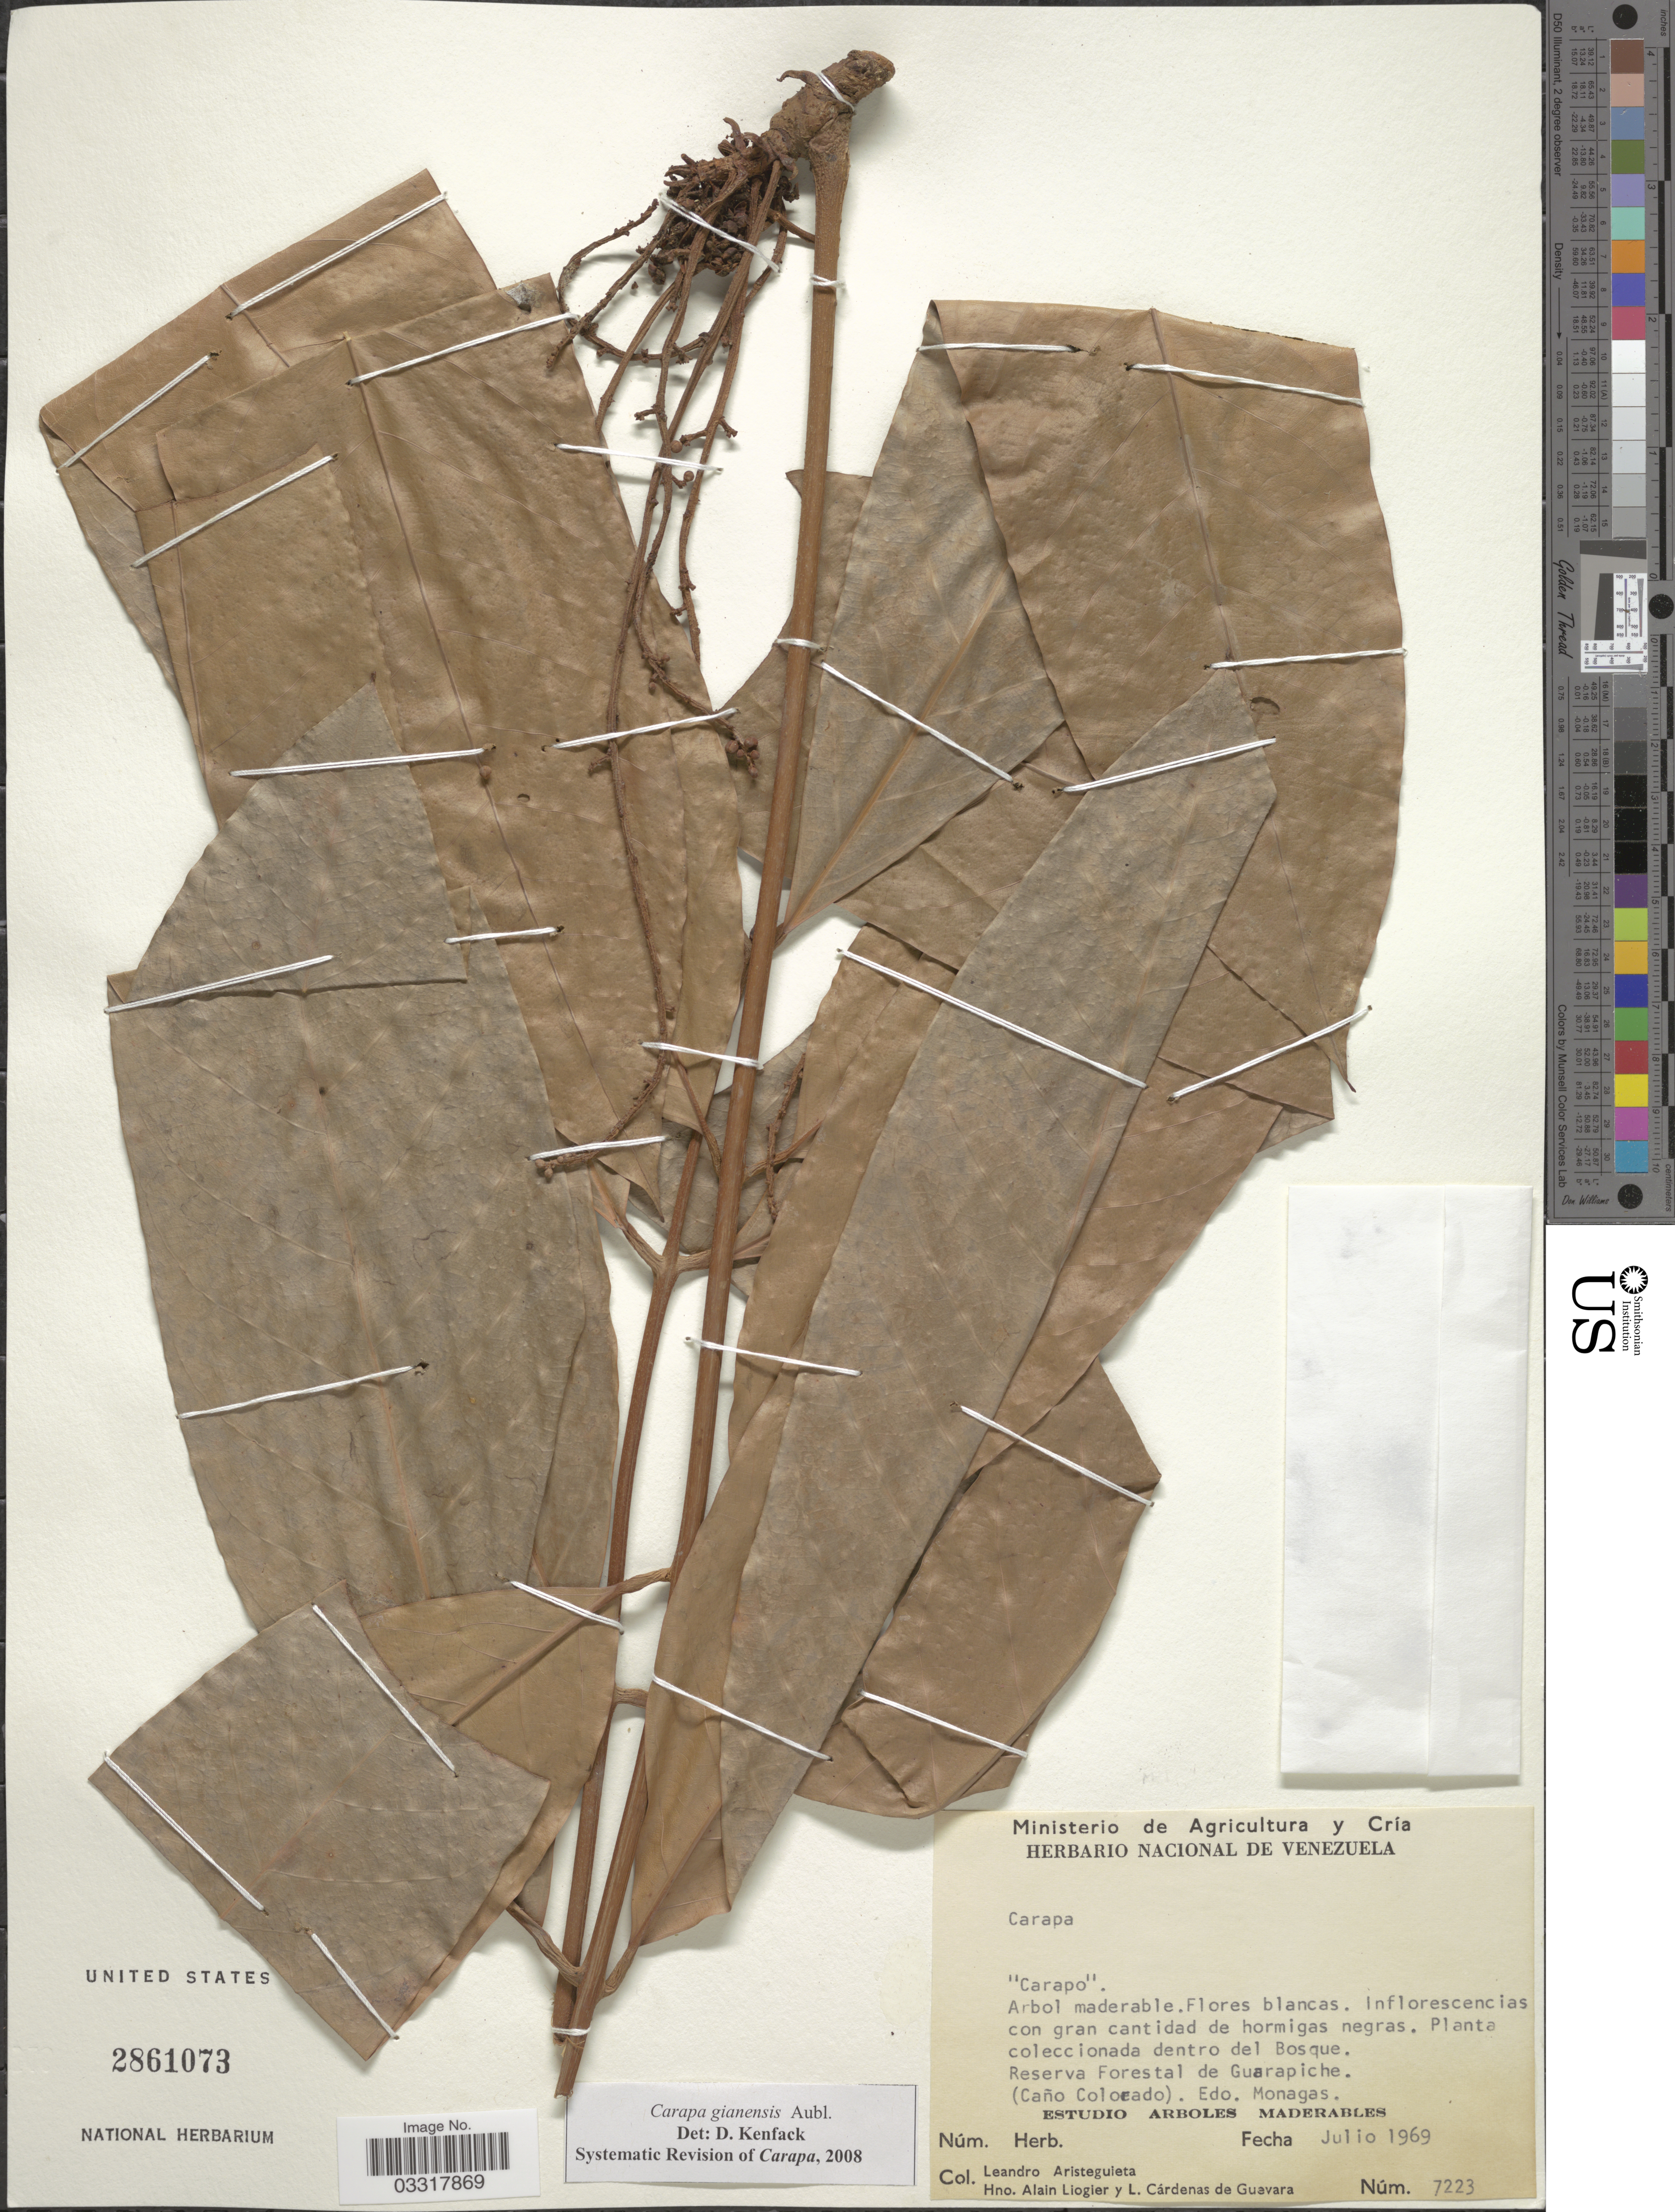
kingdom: Plantae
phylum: Tracheophyta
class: Magnoliopsida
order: Sapindales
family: Meliaceae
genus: Carapa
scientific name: Carapa guianensis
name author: Aubl.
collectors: L. Aristeguieta, A. H. Liogier & L. De Guevara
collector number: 7223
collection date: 1969-07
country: Venezuela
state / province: Monagas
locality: Reserva Forestal de Guarapiche. (Caño Colorado).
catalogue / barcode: US 2861073